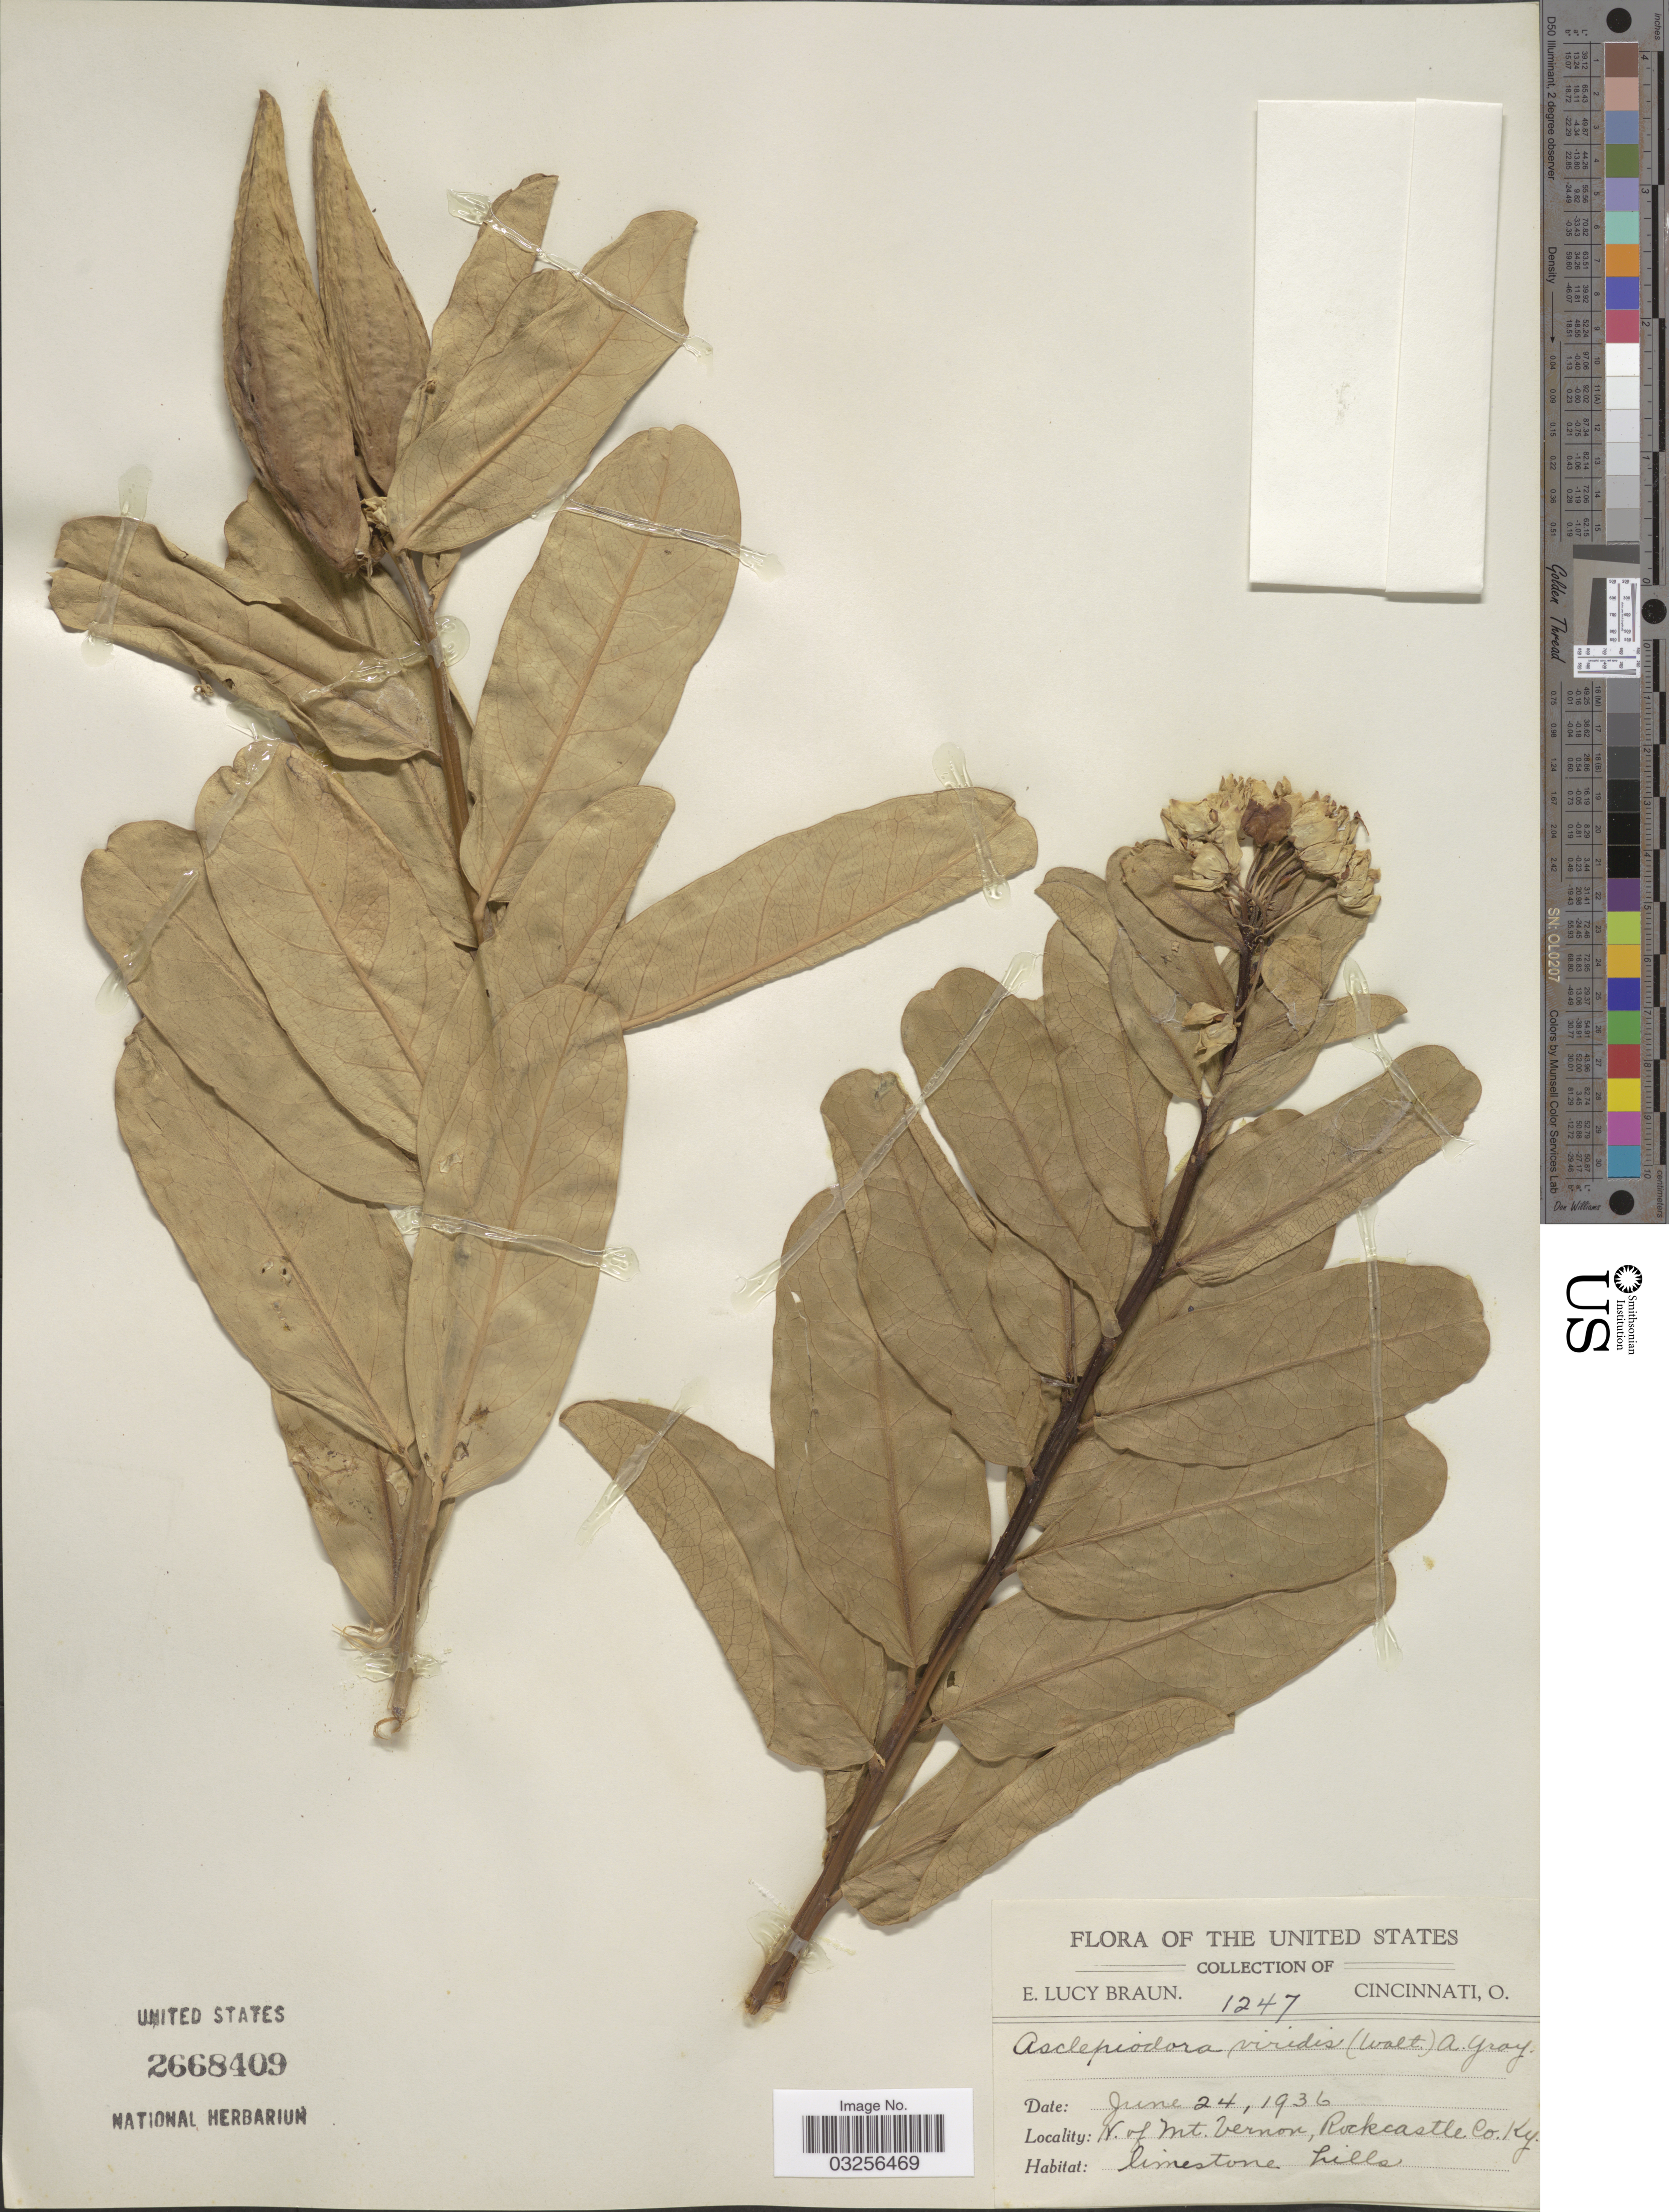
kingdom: Plantae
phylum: Tracheophyta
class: Magnoliopsida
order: Gentianales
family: Apocynaceae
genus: Asclepias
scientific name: Asclepias viridis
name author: Walter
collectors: E. Braun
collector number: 1247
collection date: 1936-06-24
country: United States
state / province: Kentucky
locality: N. of Mt. Vernon, Rockcastle Co. Ky.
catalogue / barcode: US 2668409